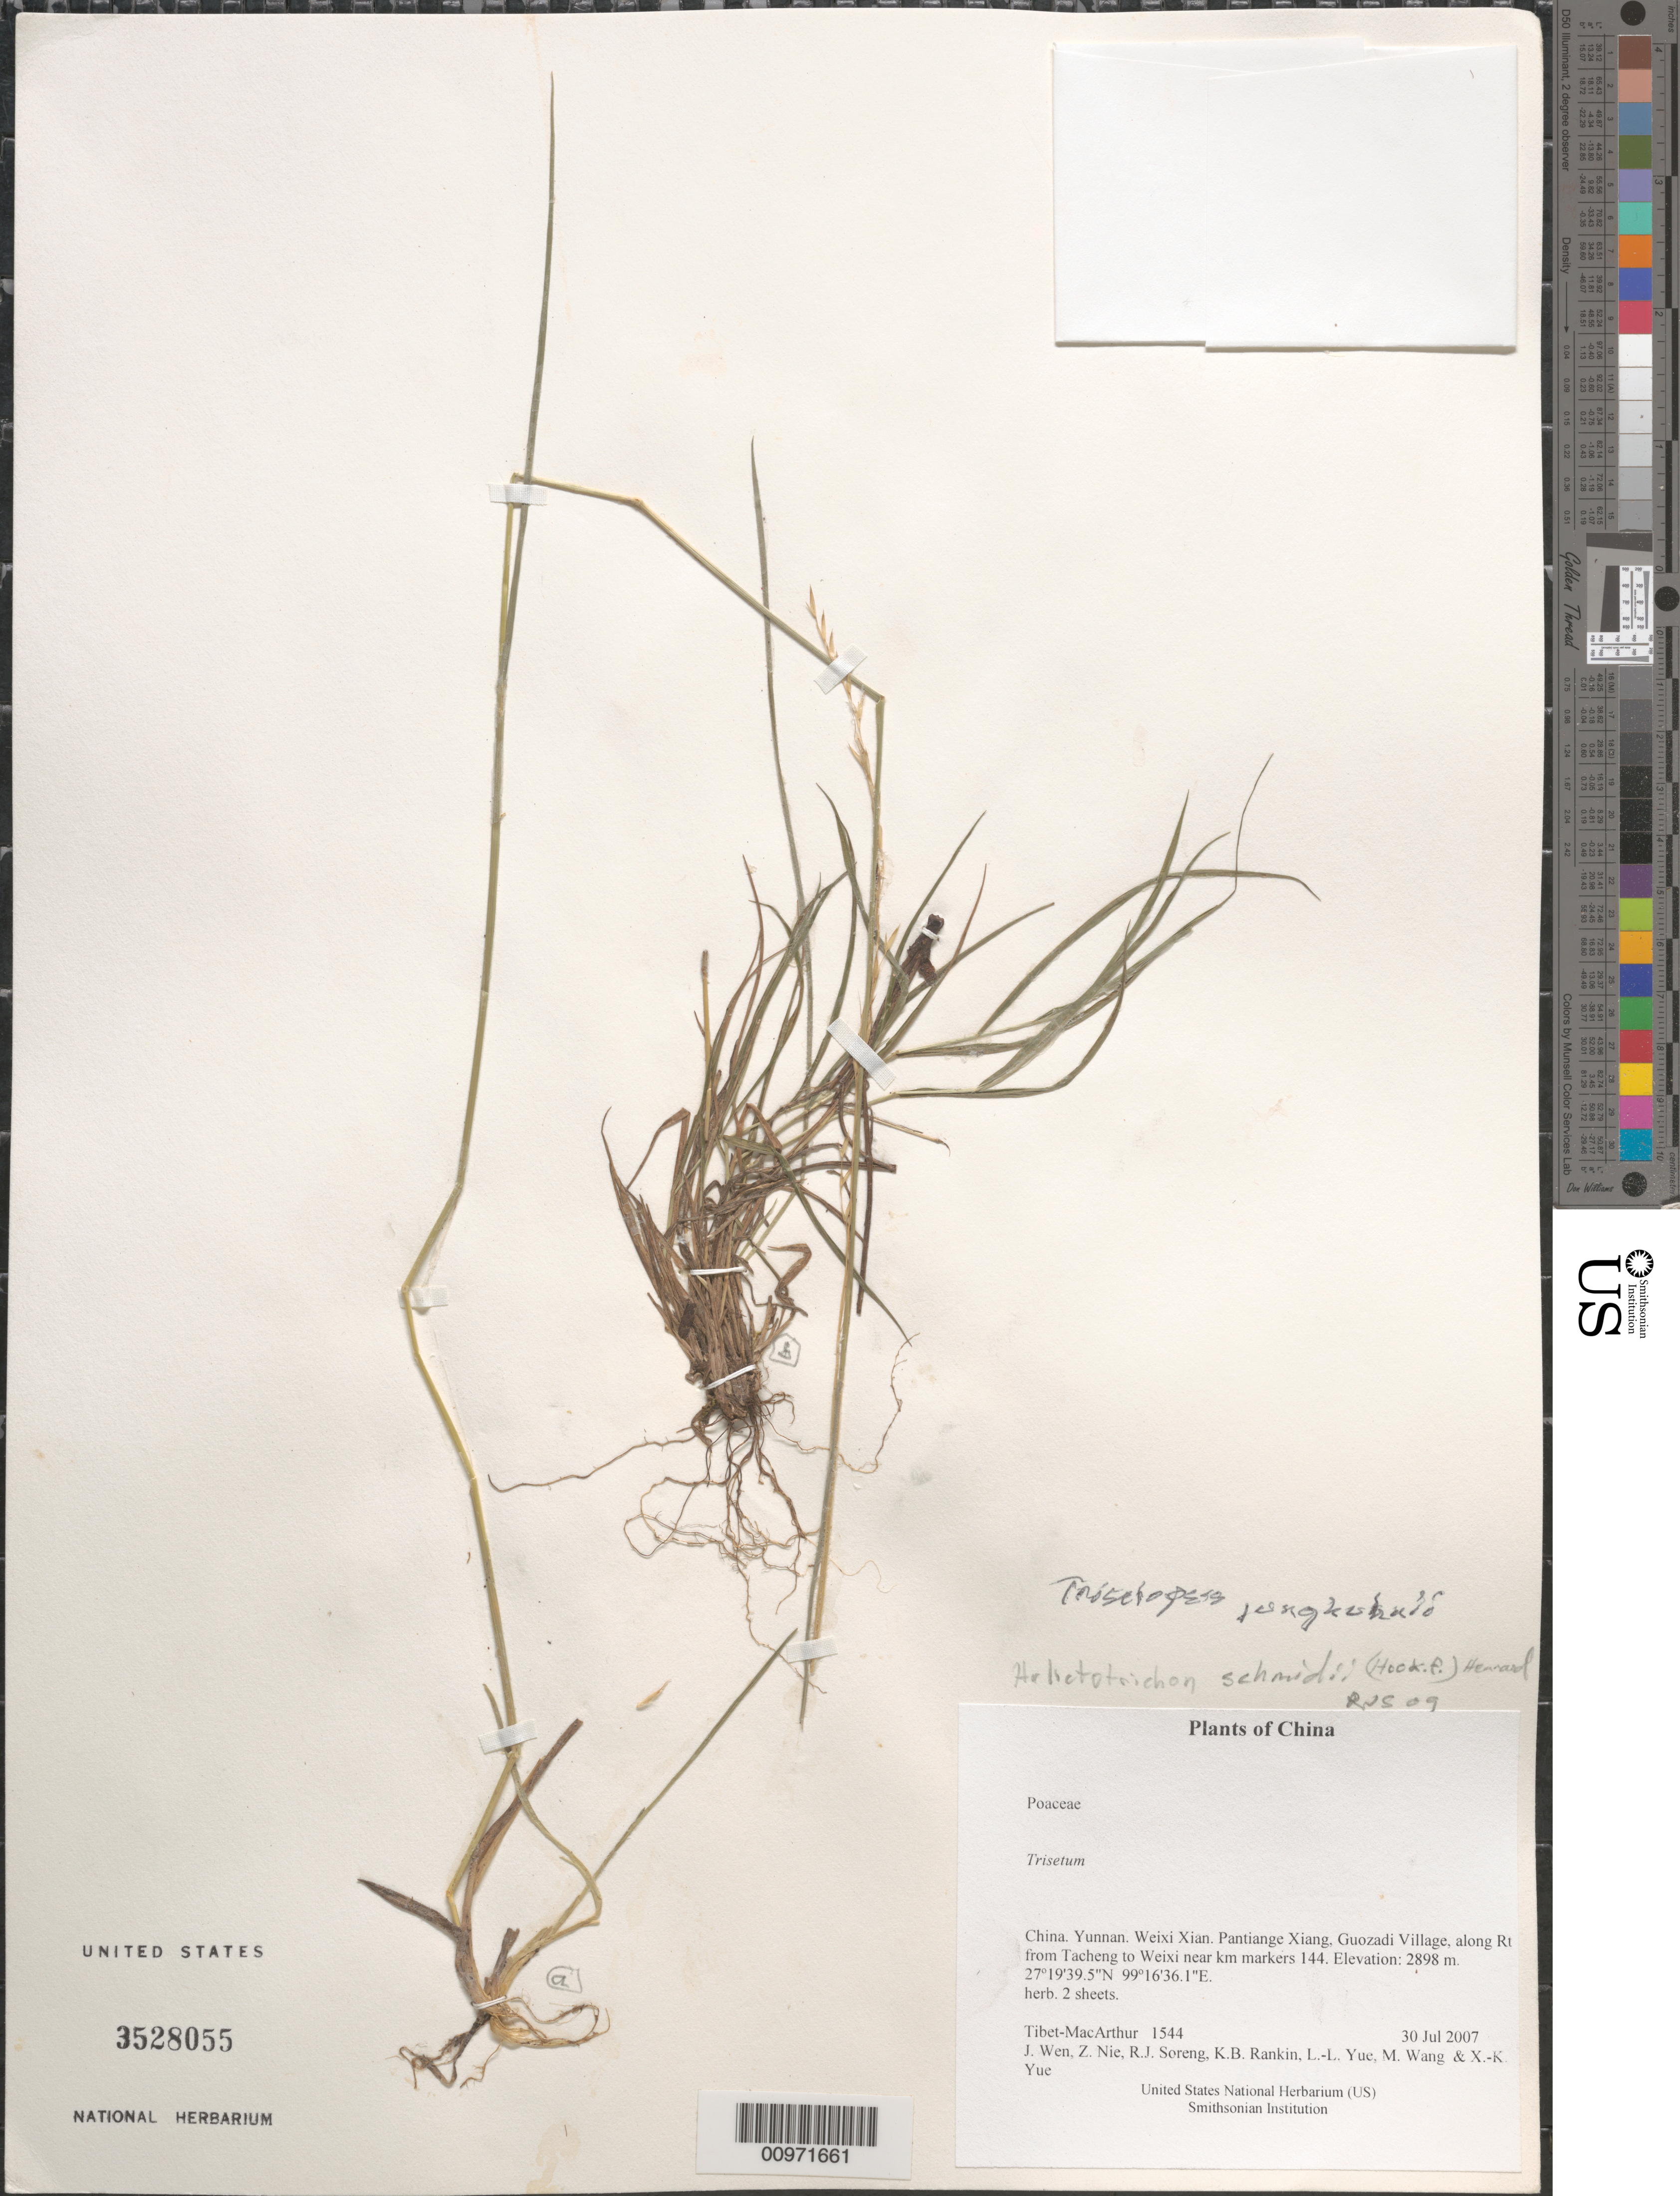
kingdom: Plantae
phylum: Tracheophyta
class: Liliopsida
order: Poales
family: Poaceae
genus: Trisetopsis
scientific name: Trisetopsis junghuhnii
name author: (Büse) Röser & Wölk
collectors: Tibet-MacArthur, J. Wen, Z. Nie, R. J. Soreng, K. Rankin, L. Yue, M. Wang & X. Yue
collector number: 1544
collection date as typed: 30 Jul 2007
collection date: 2007-07-30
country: China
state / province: Yunnan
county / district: Weixi Xian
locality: Pantiange Xiang, Guozadi Village, along Rt from Tacheng to Weixi near km markers 144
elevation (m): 2898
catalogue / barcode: US 3528055